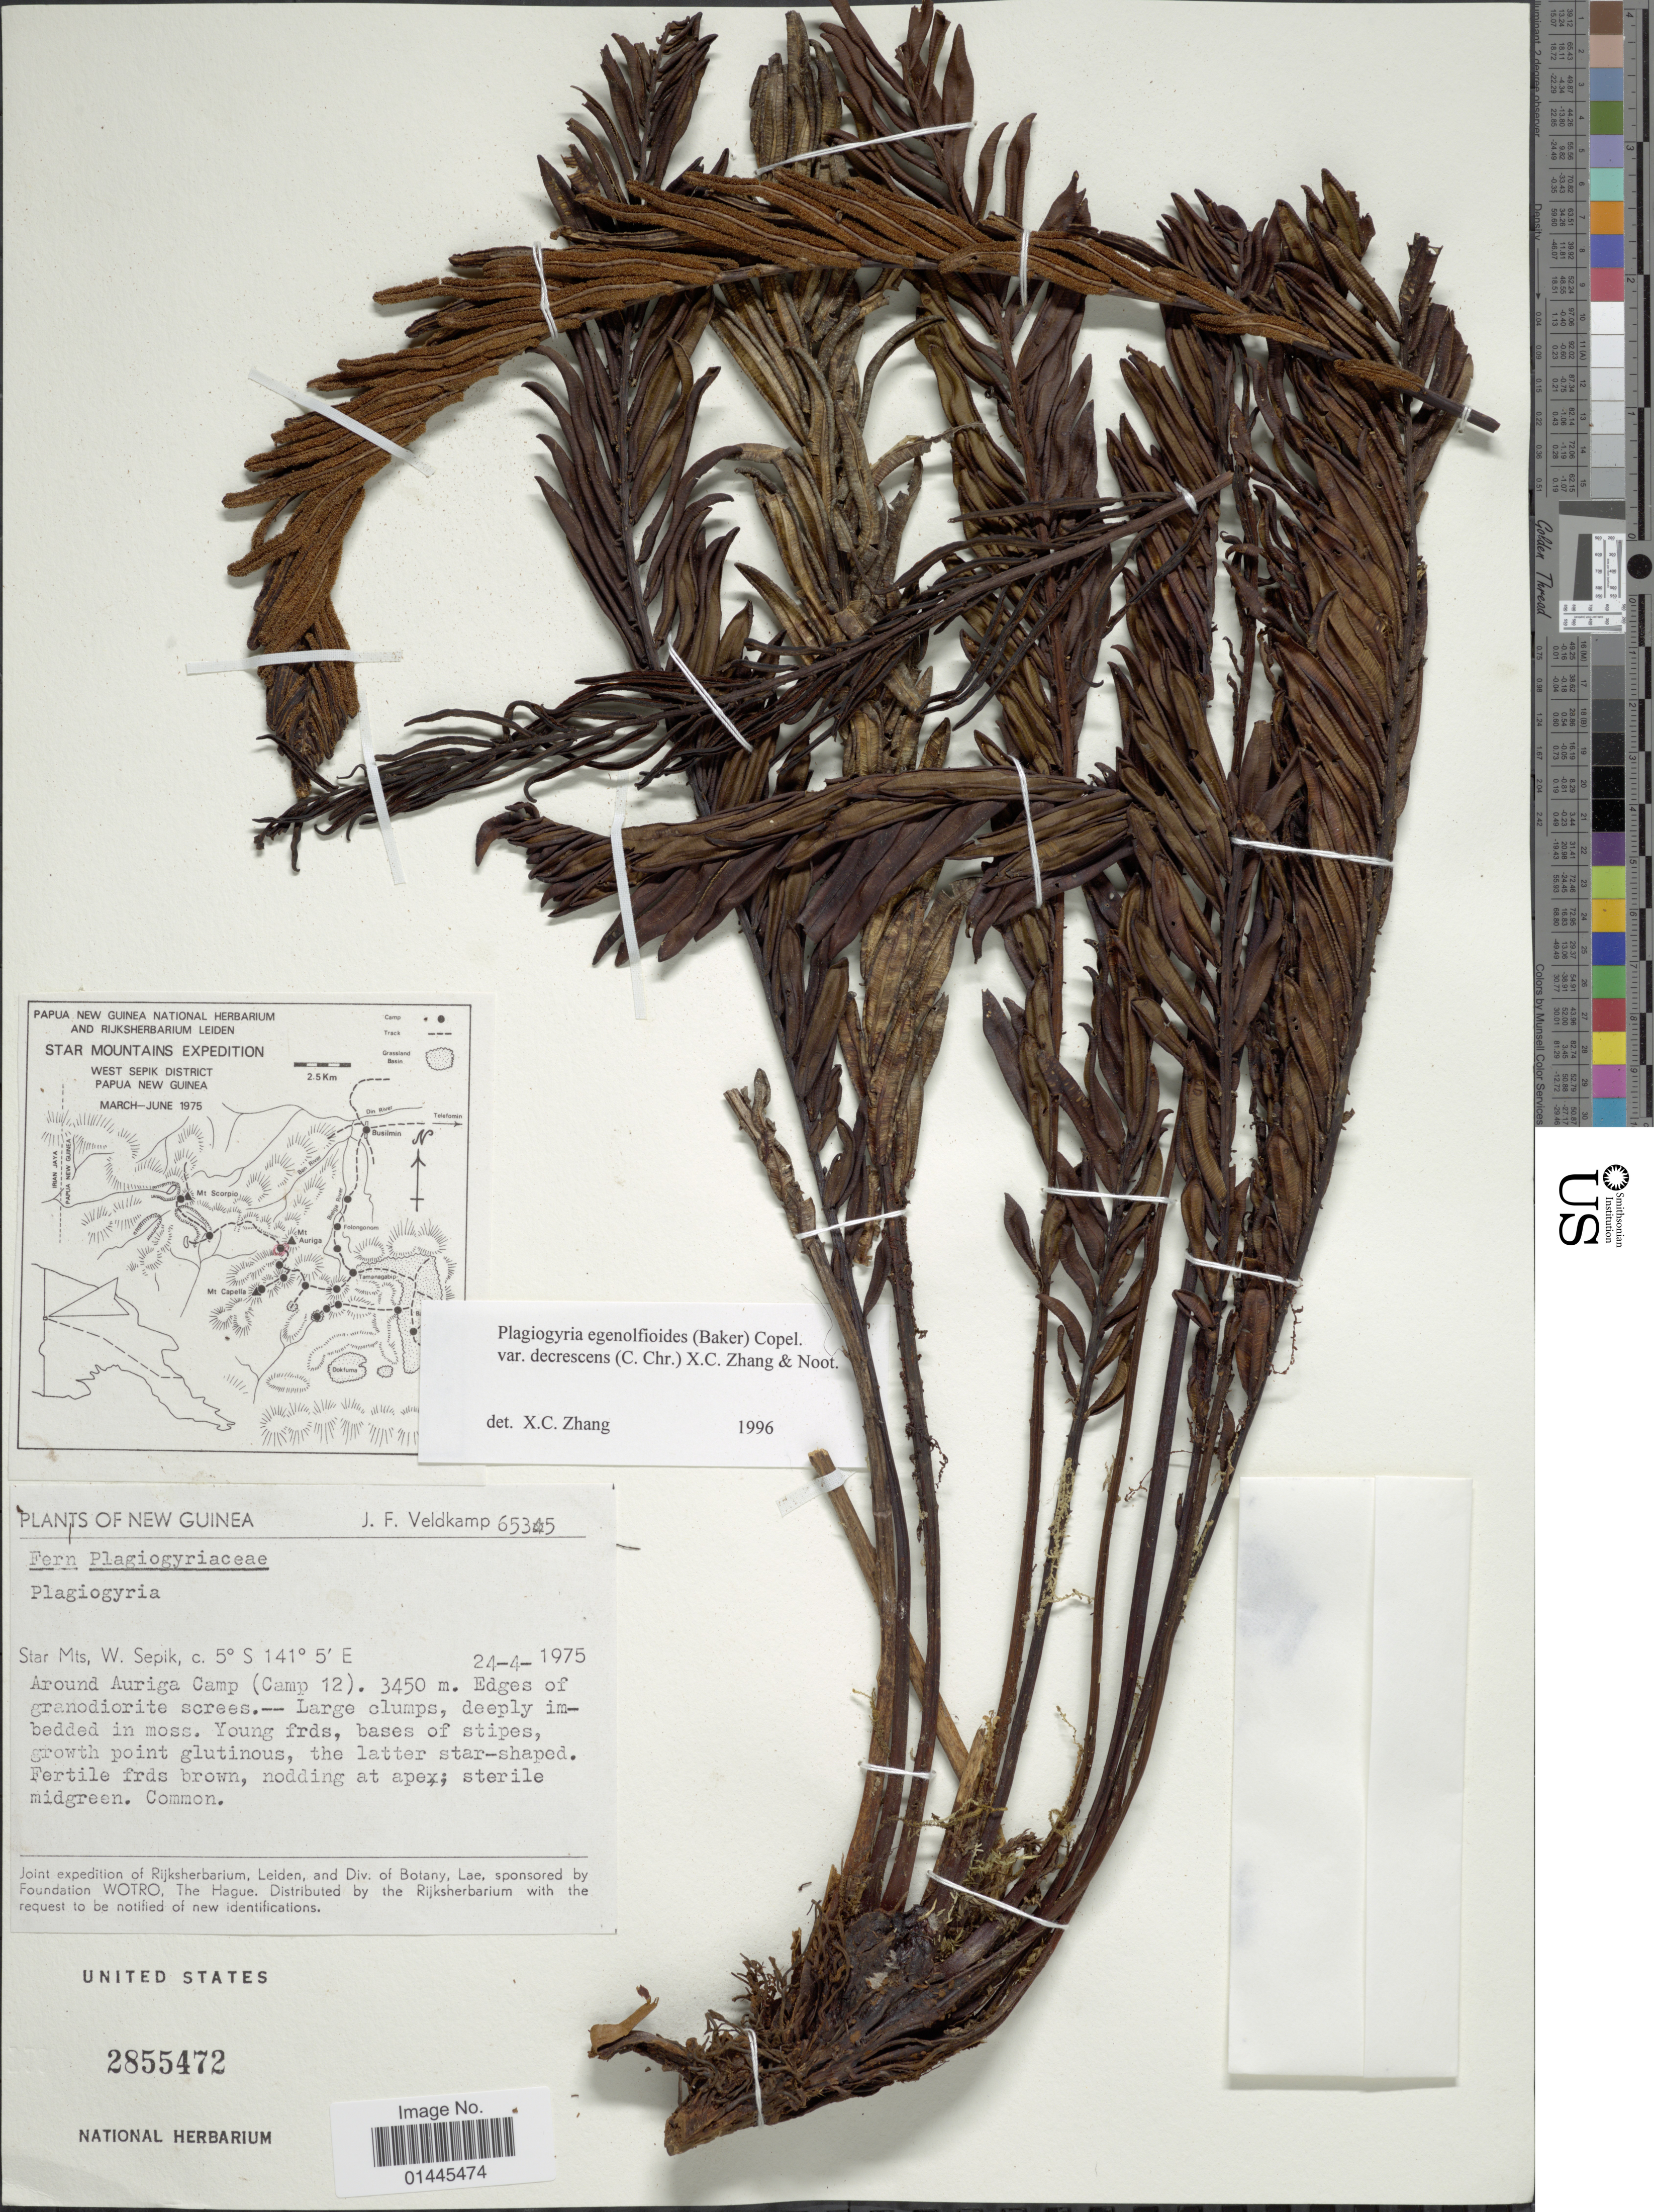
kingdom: Plantae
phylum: Tracheophyta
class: Polypodiopsida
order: Cyatheales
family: Plagiogyriaceae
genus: Plagiogyria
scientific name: Plagiogyria egenolfioides var. decrescens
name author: (C. Chr.) X.C. Zhang & Noot.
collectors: J. F. Veldkamp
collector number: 65345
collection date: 1975-04-24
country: Papua New Guinea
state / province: Sandaun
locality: Star Mts, W. Sepik, around Auriga Camp (Camp 12), edges.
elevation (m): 3450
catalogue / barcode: US 2855472